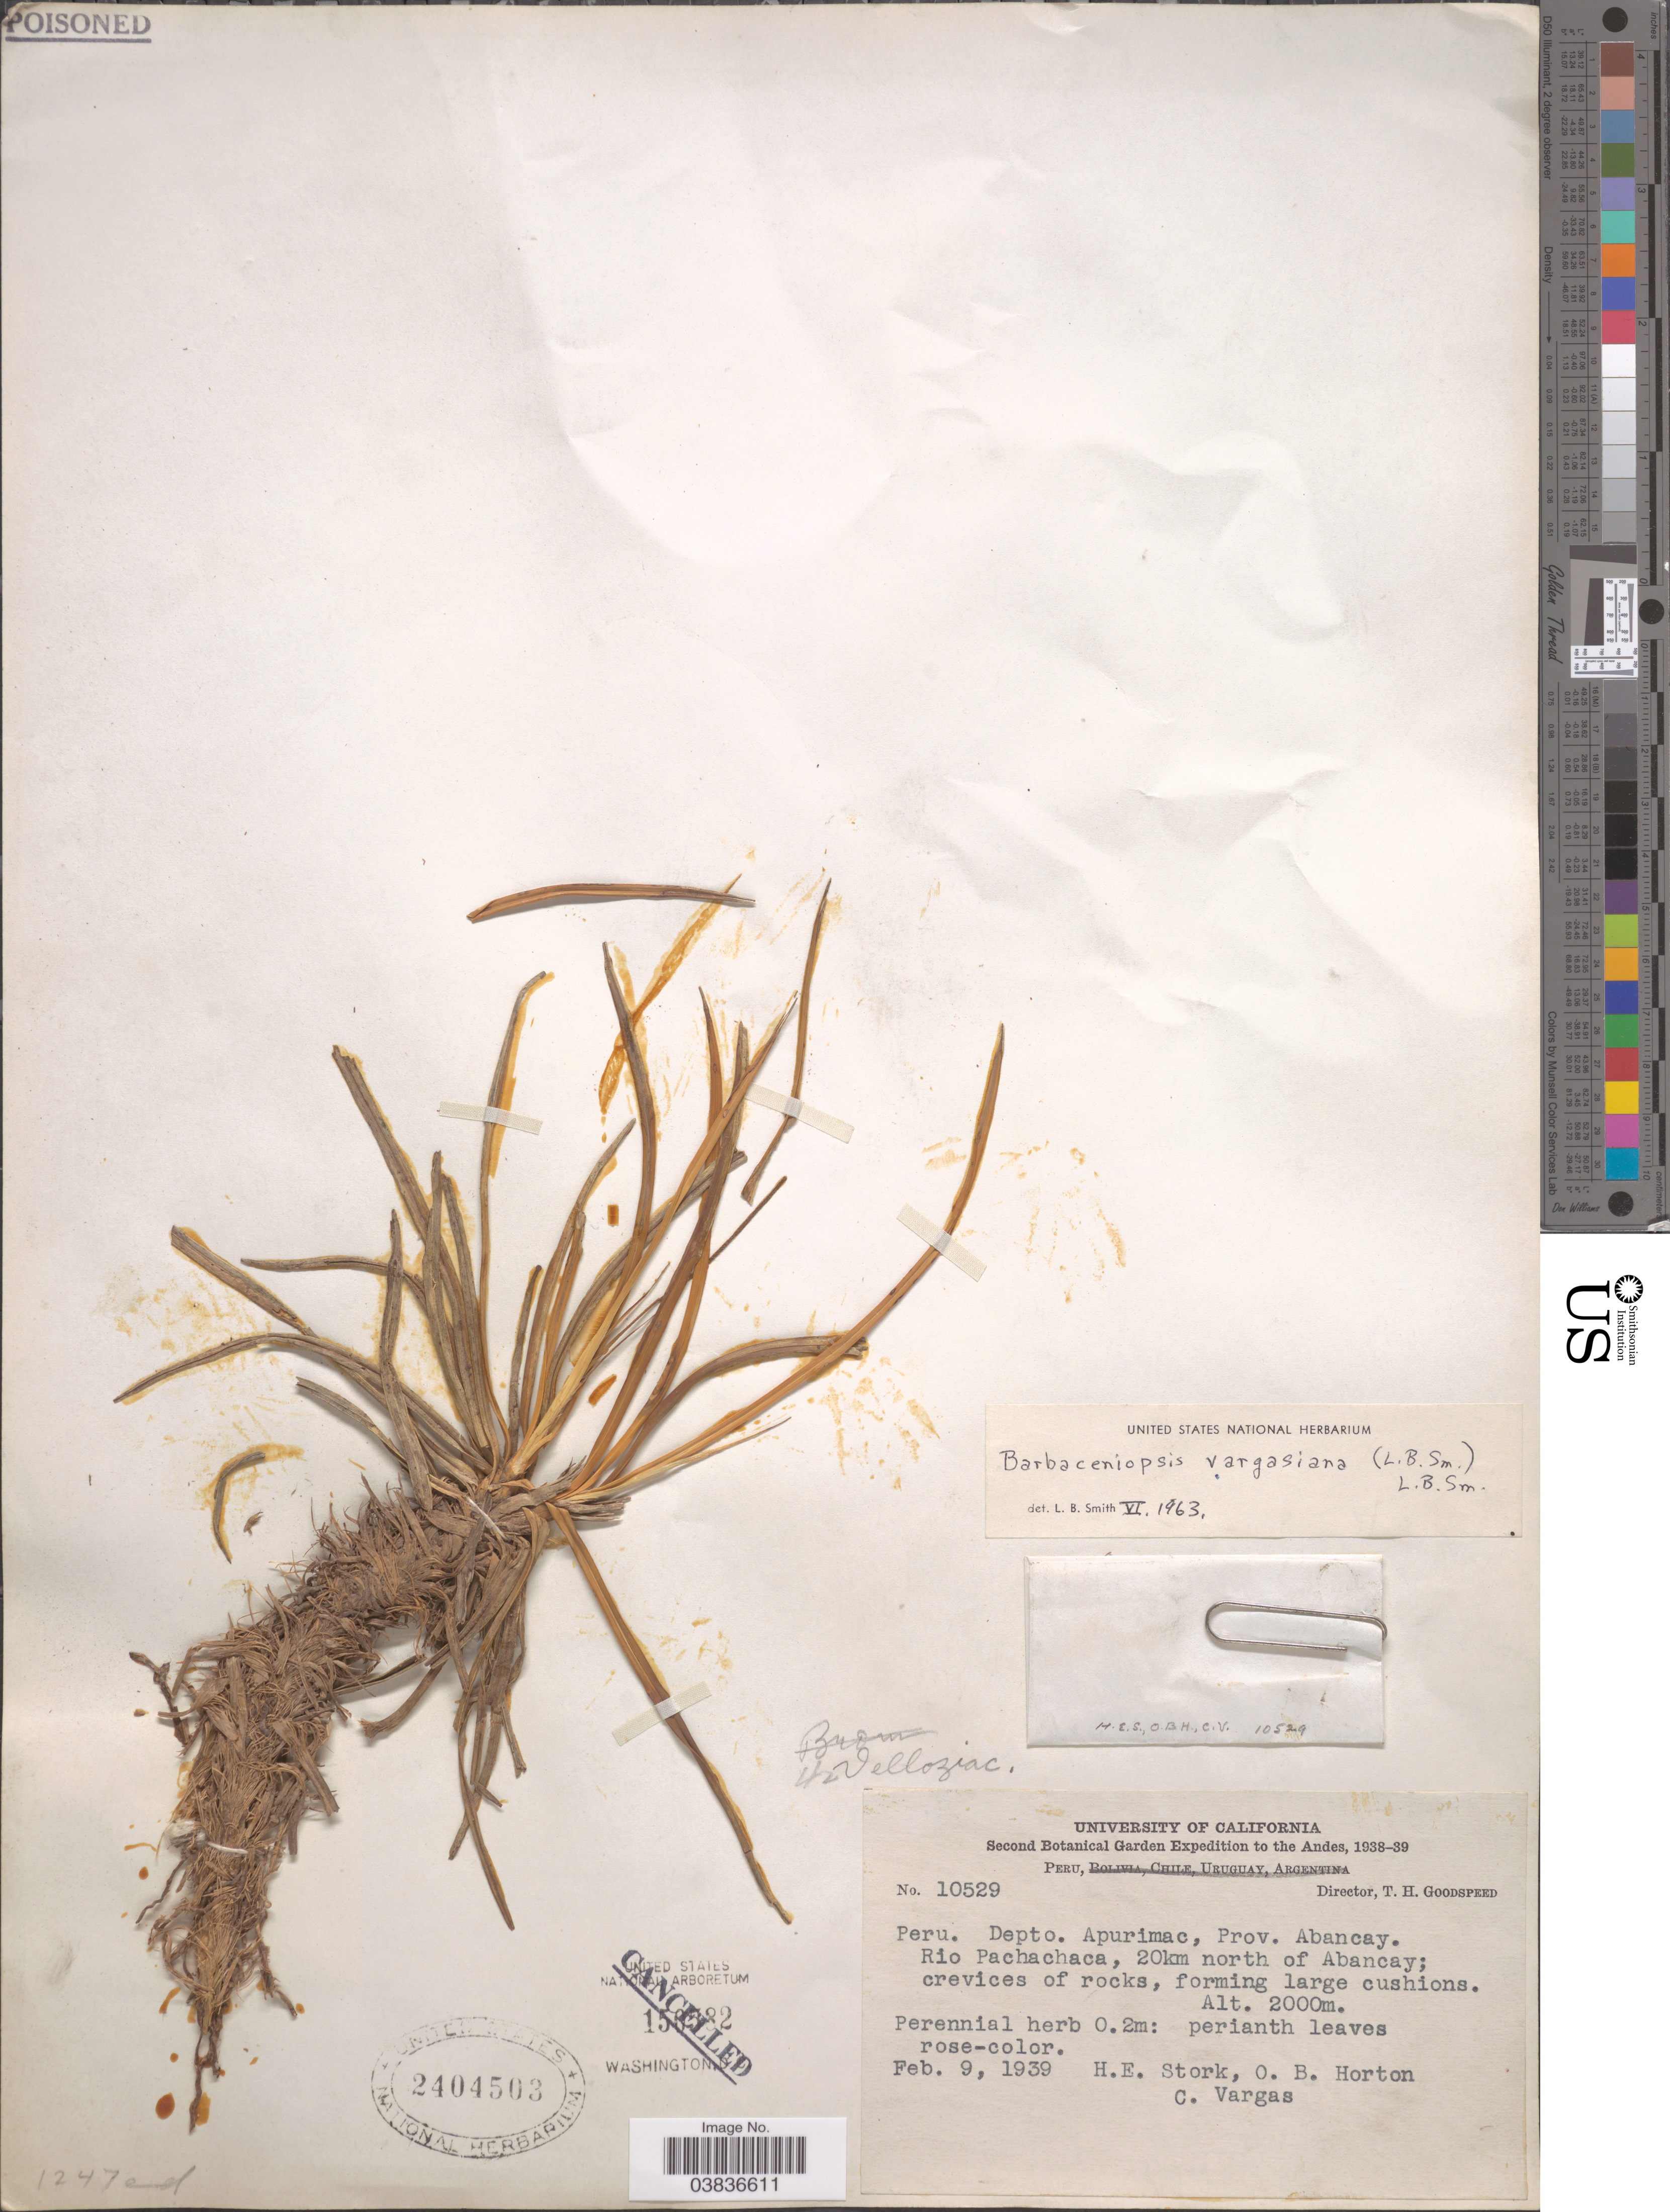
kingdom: Plantae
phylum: Tracheophyta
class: Liliopsida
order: Pandanales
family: Velloziaceae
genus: Barbaceniopsis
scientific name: Barbaceniopsis vargasiana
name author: (L.B. Sm.) L.B. Sm.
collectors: H. E. Stork, O. B. Horton & C. Vargas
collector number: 10529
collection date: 1939-02-09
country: Peru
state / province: Apurímac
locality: The Andes. Depto. Apurimac, Prov. Abancay. Rio Pachachaca, 20km north of Abancay.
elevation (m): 2000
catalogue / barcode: US 2404503